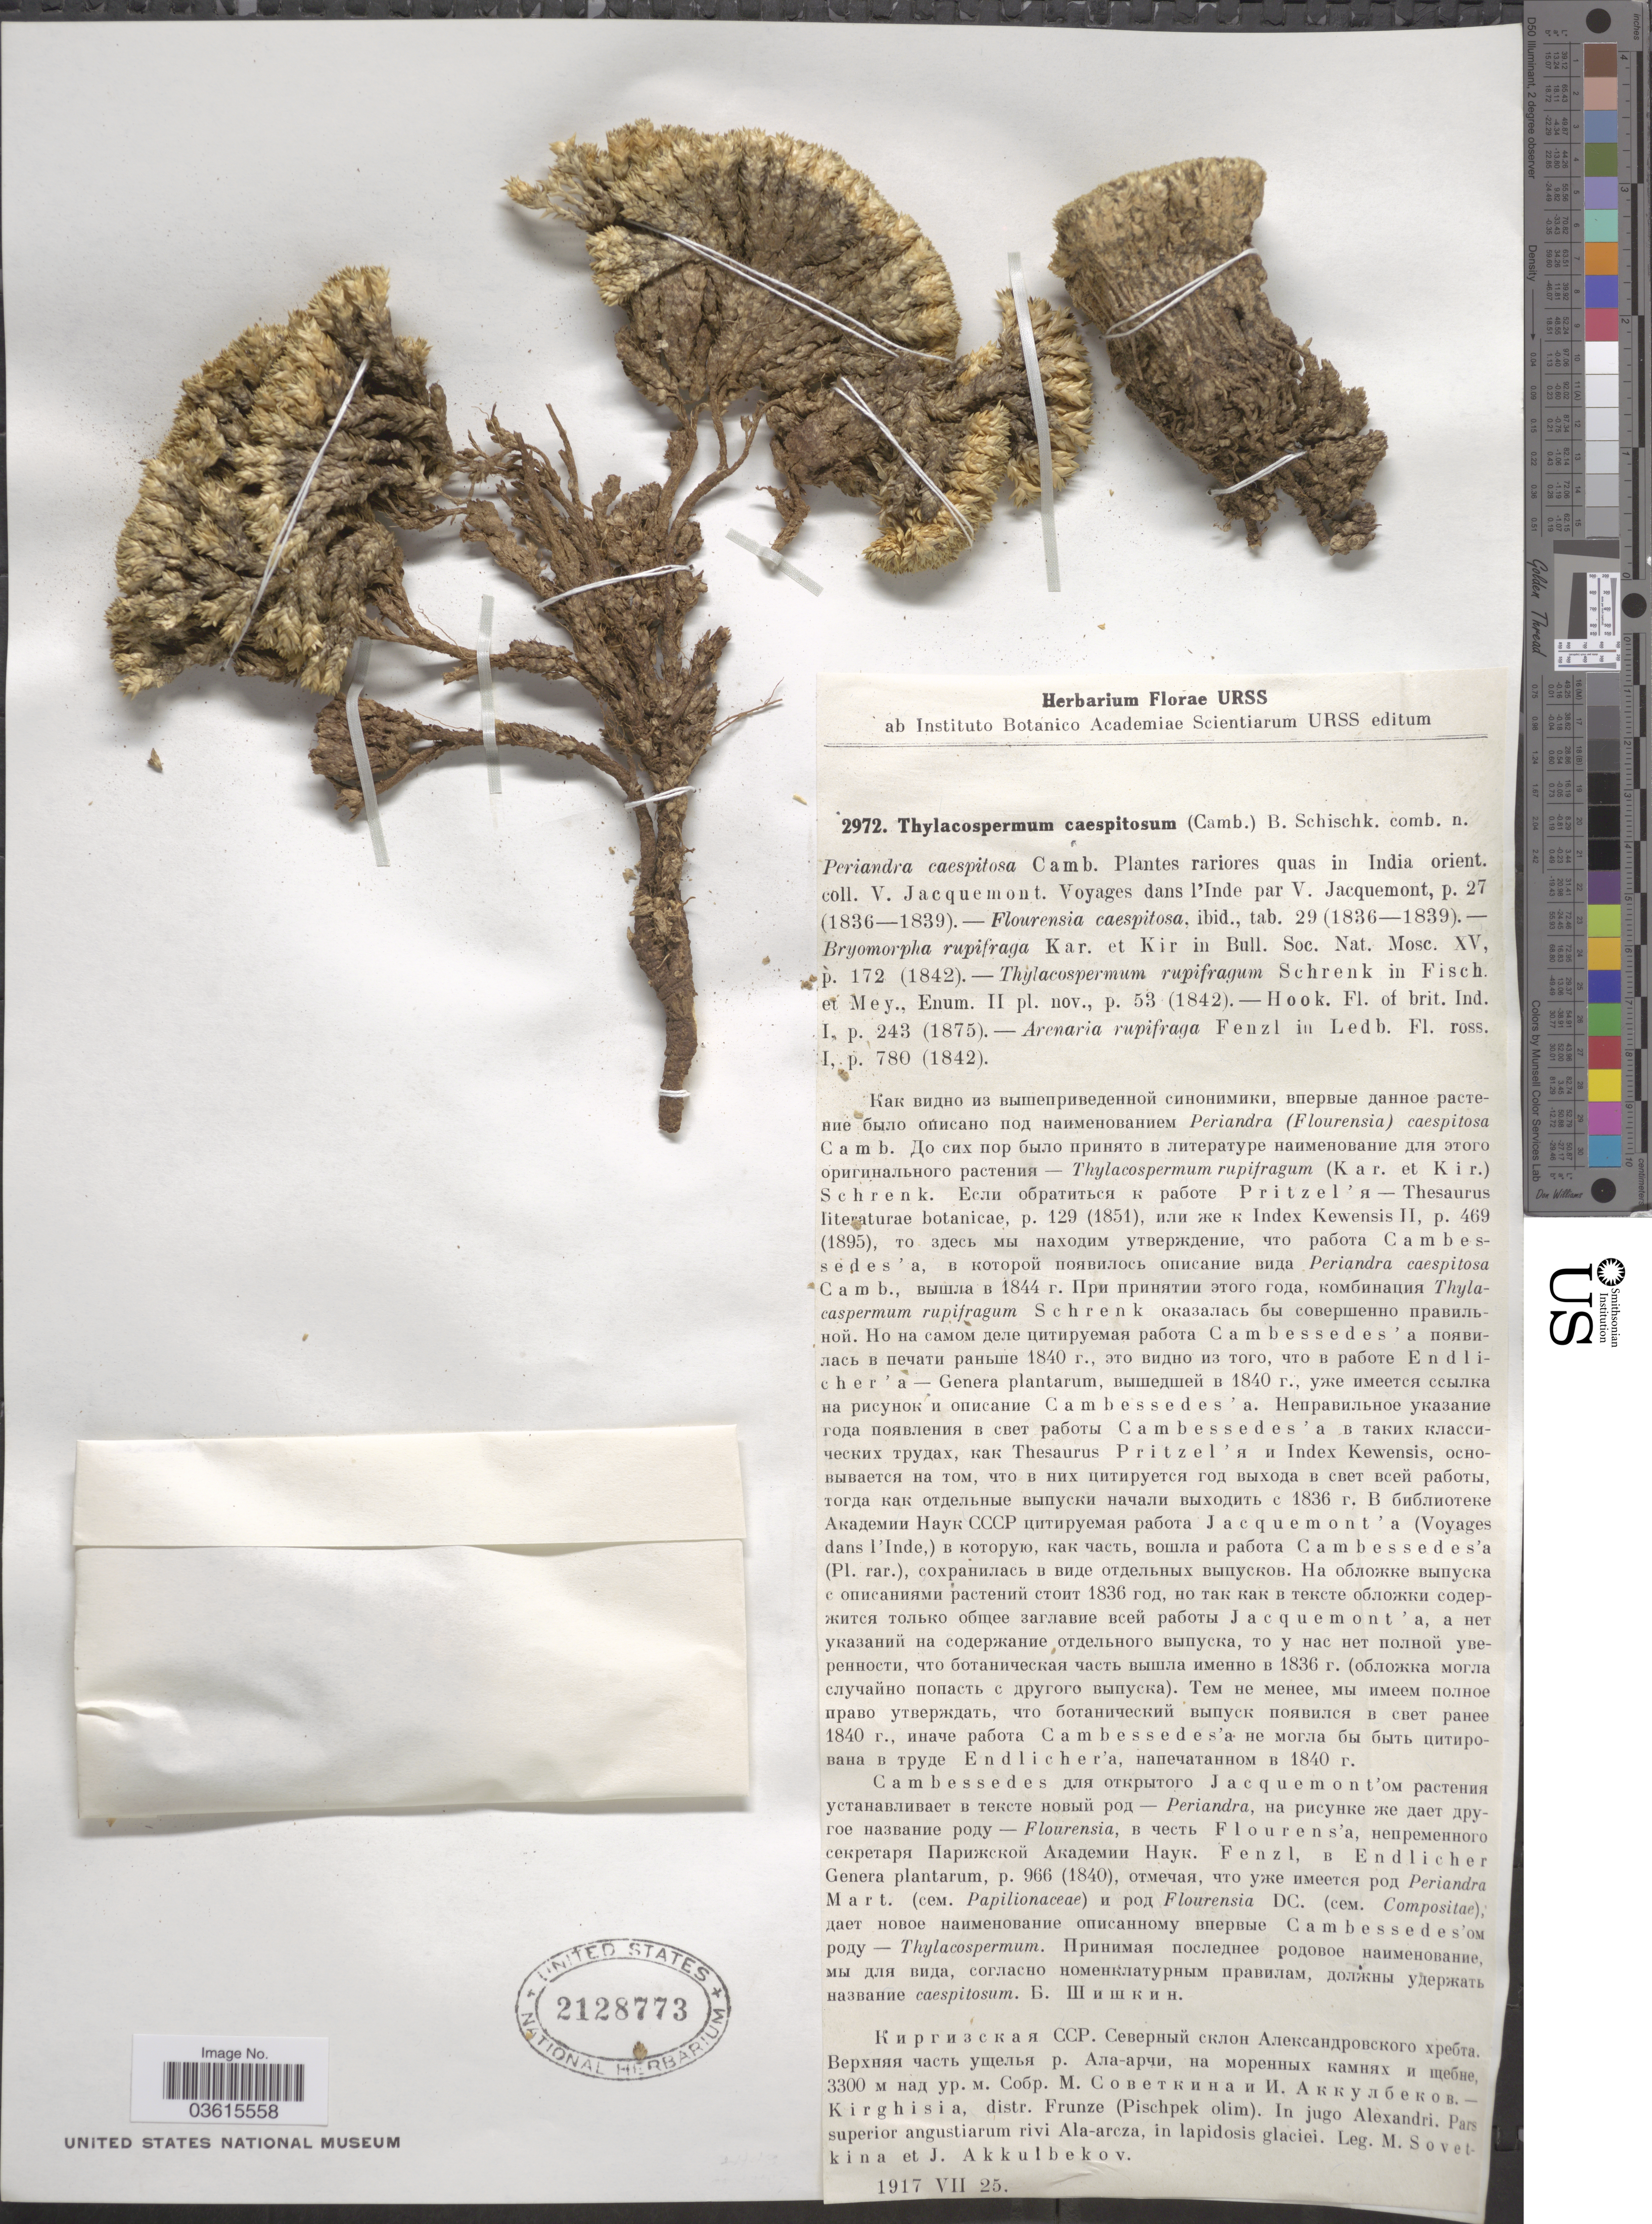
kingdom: Plantae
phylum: Tracheophyta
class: Magnoliopsida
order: Caryophyllales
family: Caryophyllaceae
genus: Arenaria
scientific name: Arenaria rupifraga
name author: (Kar. & Kir.) Fenzl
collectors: M. Sovetkina & J. Akkulbekov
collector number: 2972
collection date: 1917-07-25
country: Kyrgyzstan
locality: Kirghisia, distr. Frunze (Pischpek olim). In jugo Alexandri. Pars superior angustiarum rivi Ala-arcza, in lapidosis glaciei.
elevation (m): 3300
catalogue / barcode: US 2128773